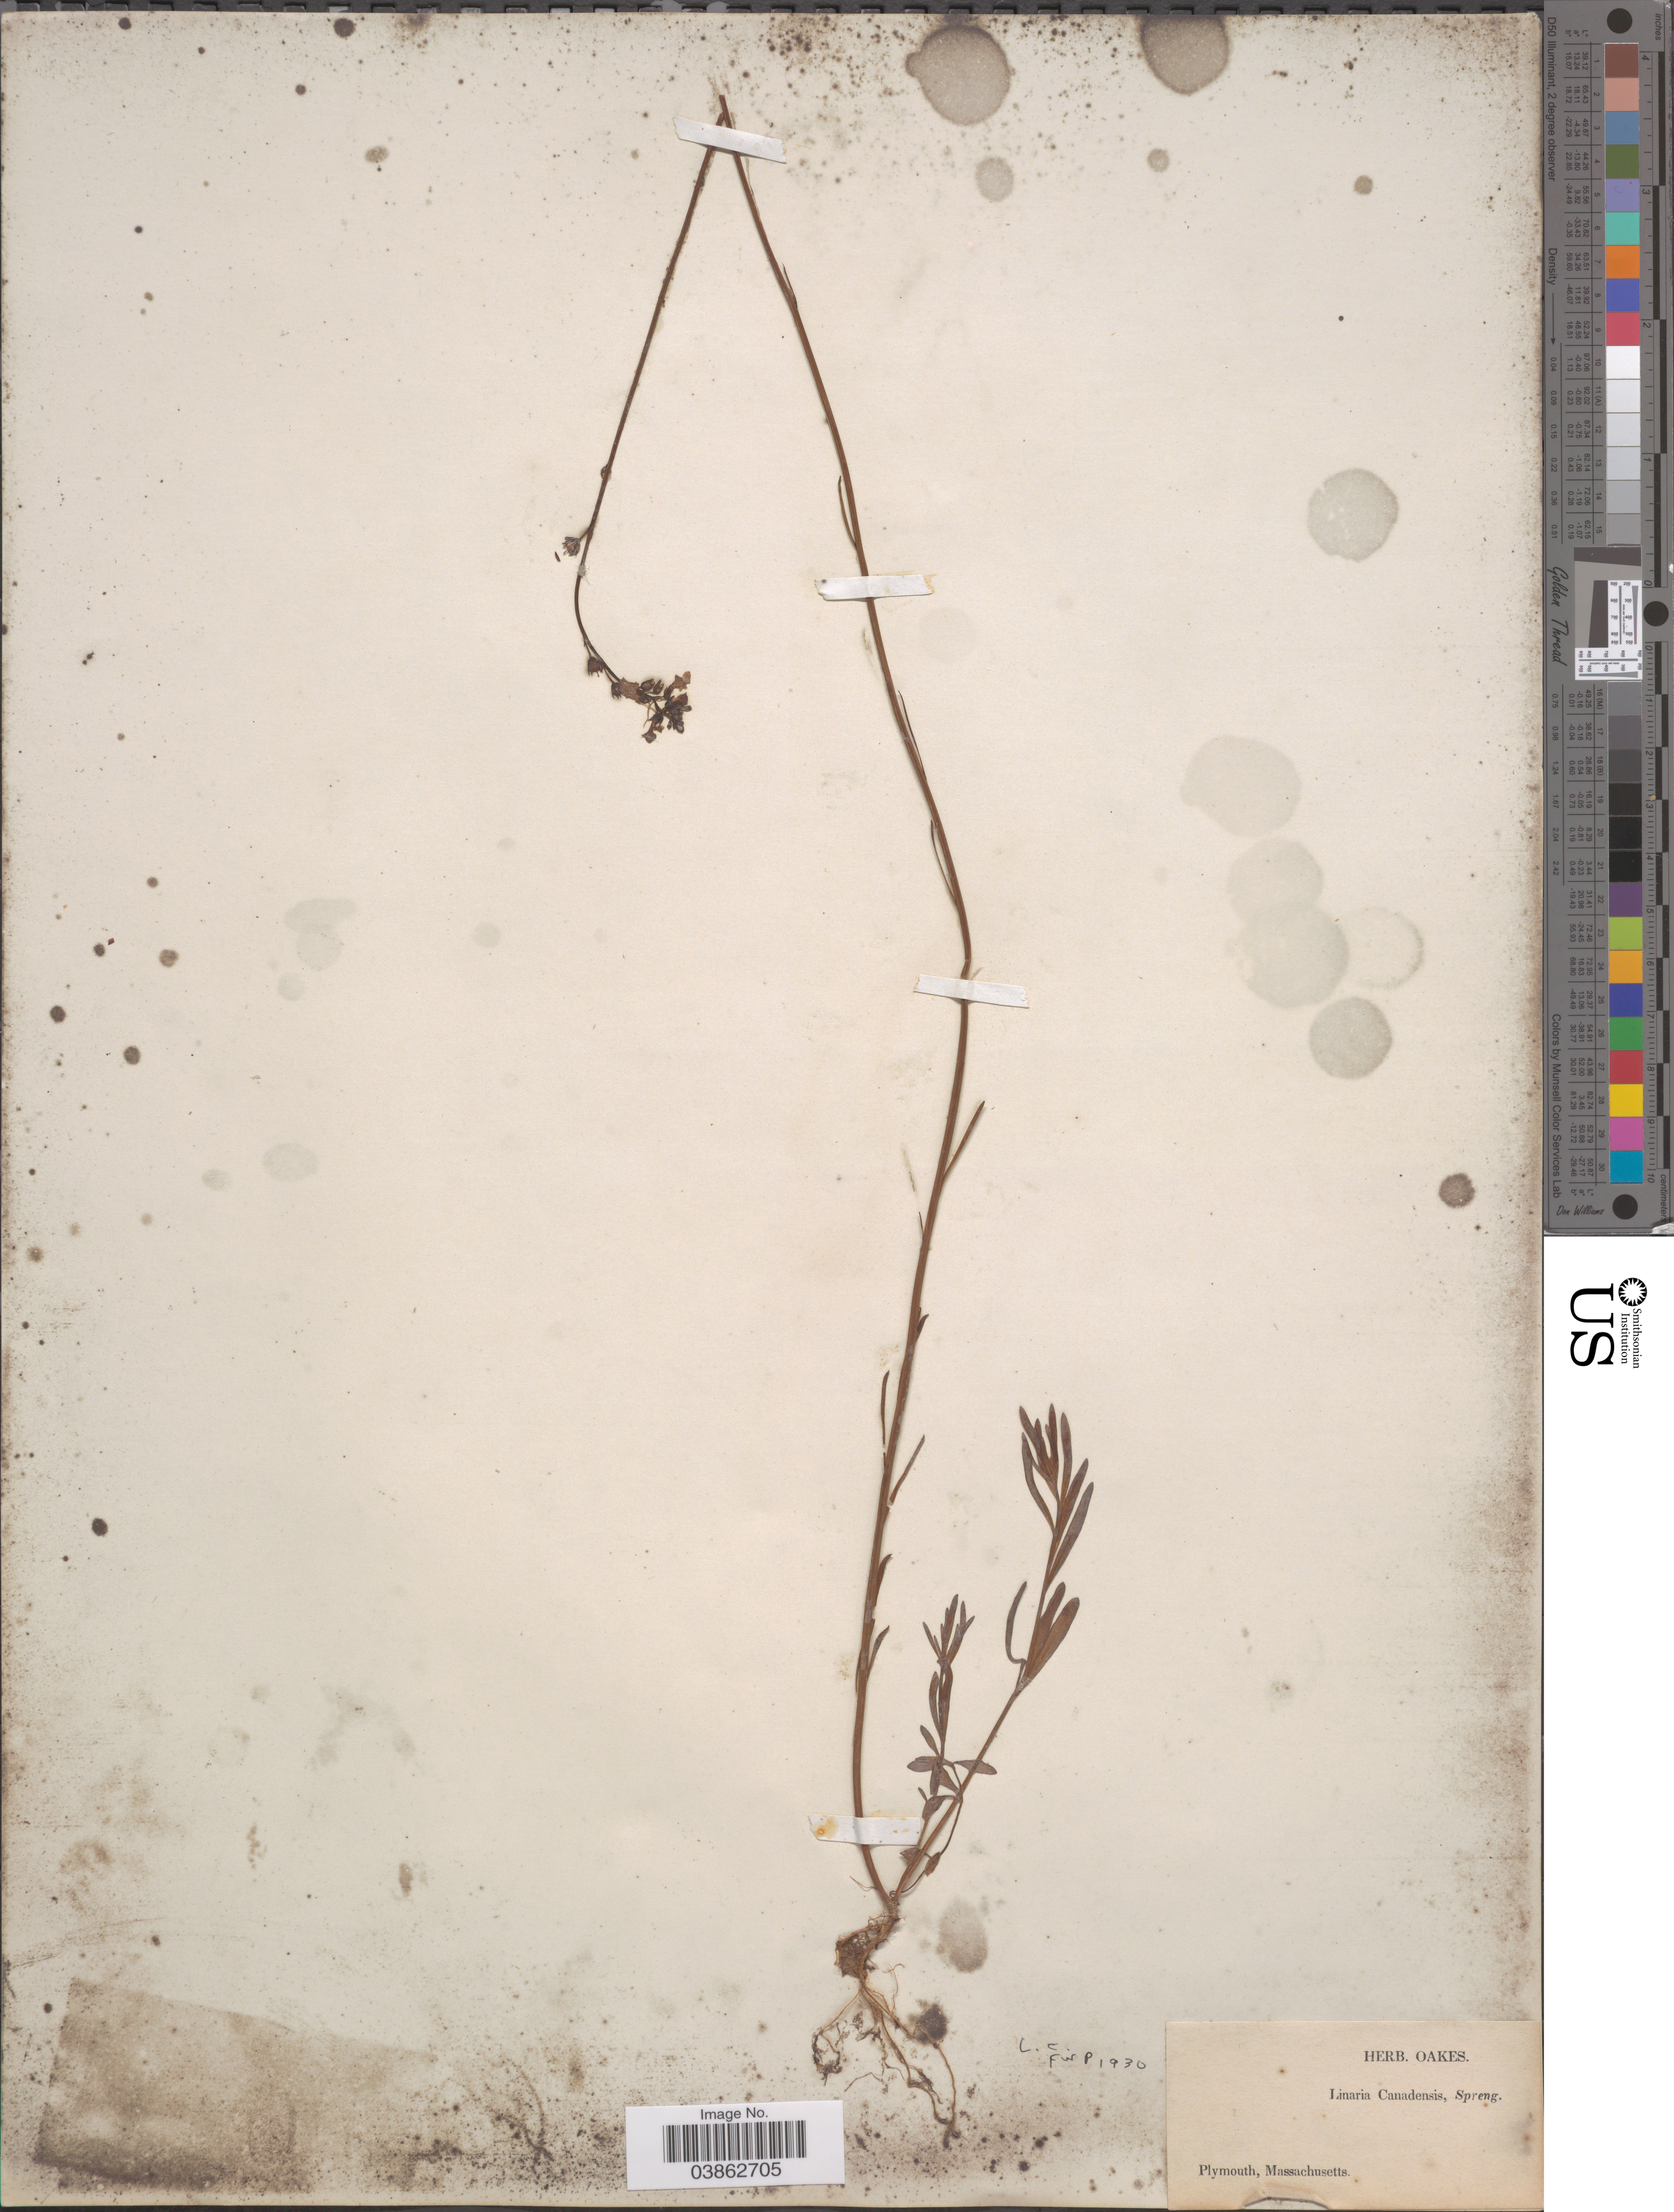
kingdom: Plantae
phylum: Tracheophyta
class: Magnoliopsida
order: Lamiales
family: Plantaginaceae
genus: Linaria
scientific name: Linaria canadensis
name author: (L.) Dum. Cours.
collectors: ex herb. Oakes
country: United States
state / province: Massachusetts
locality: Plymouth.